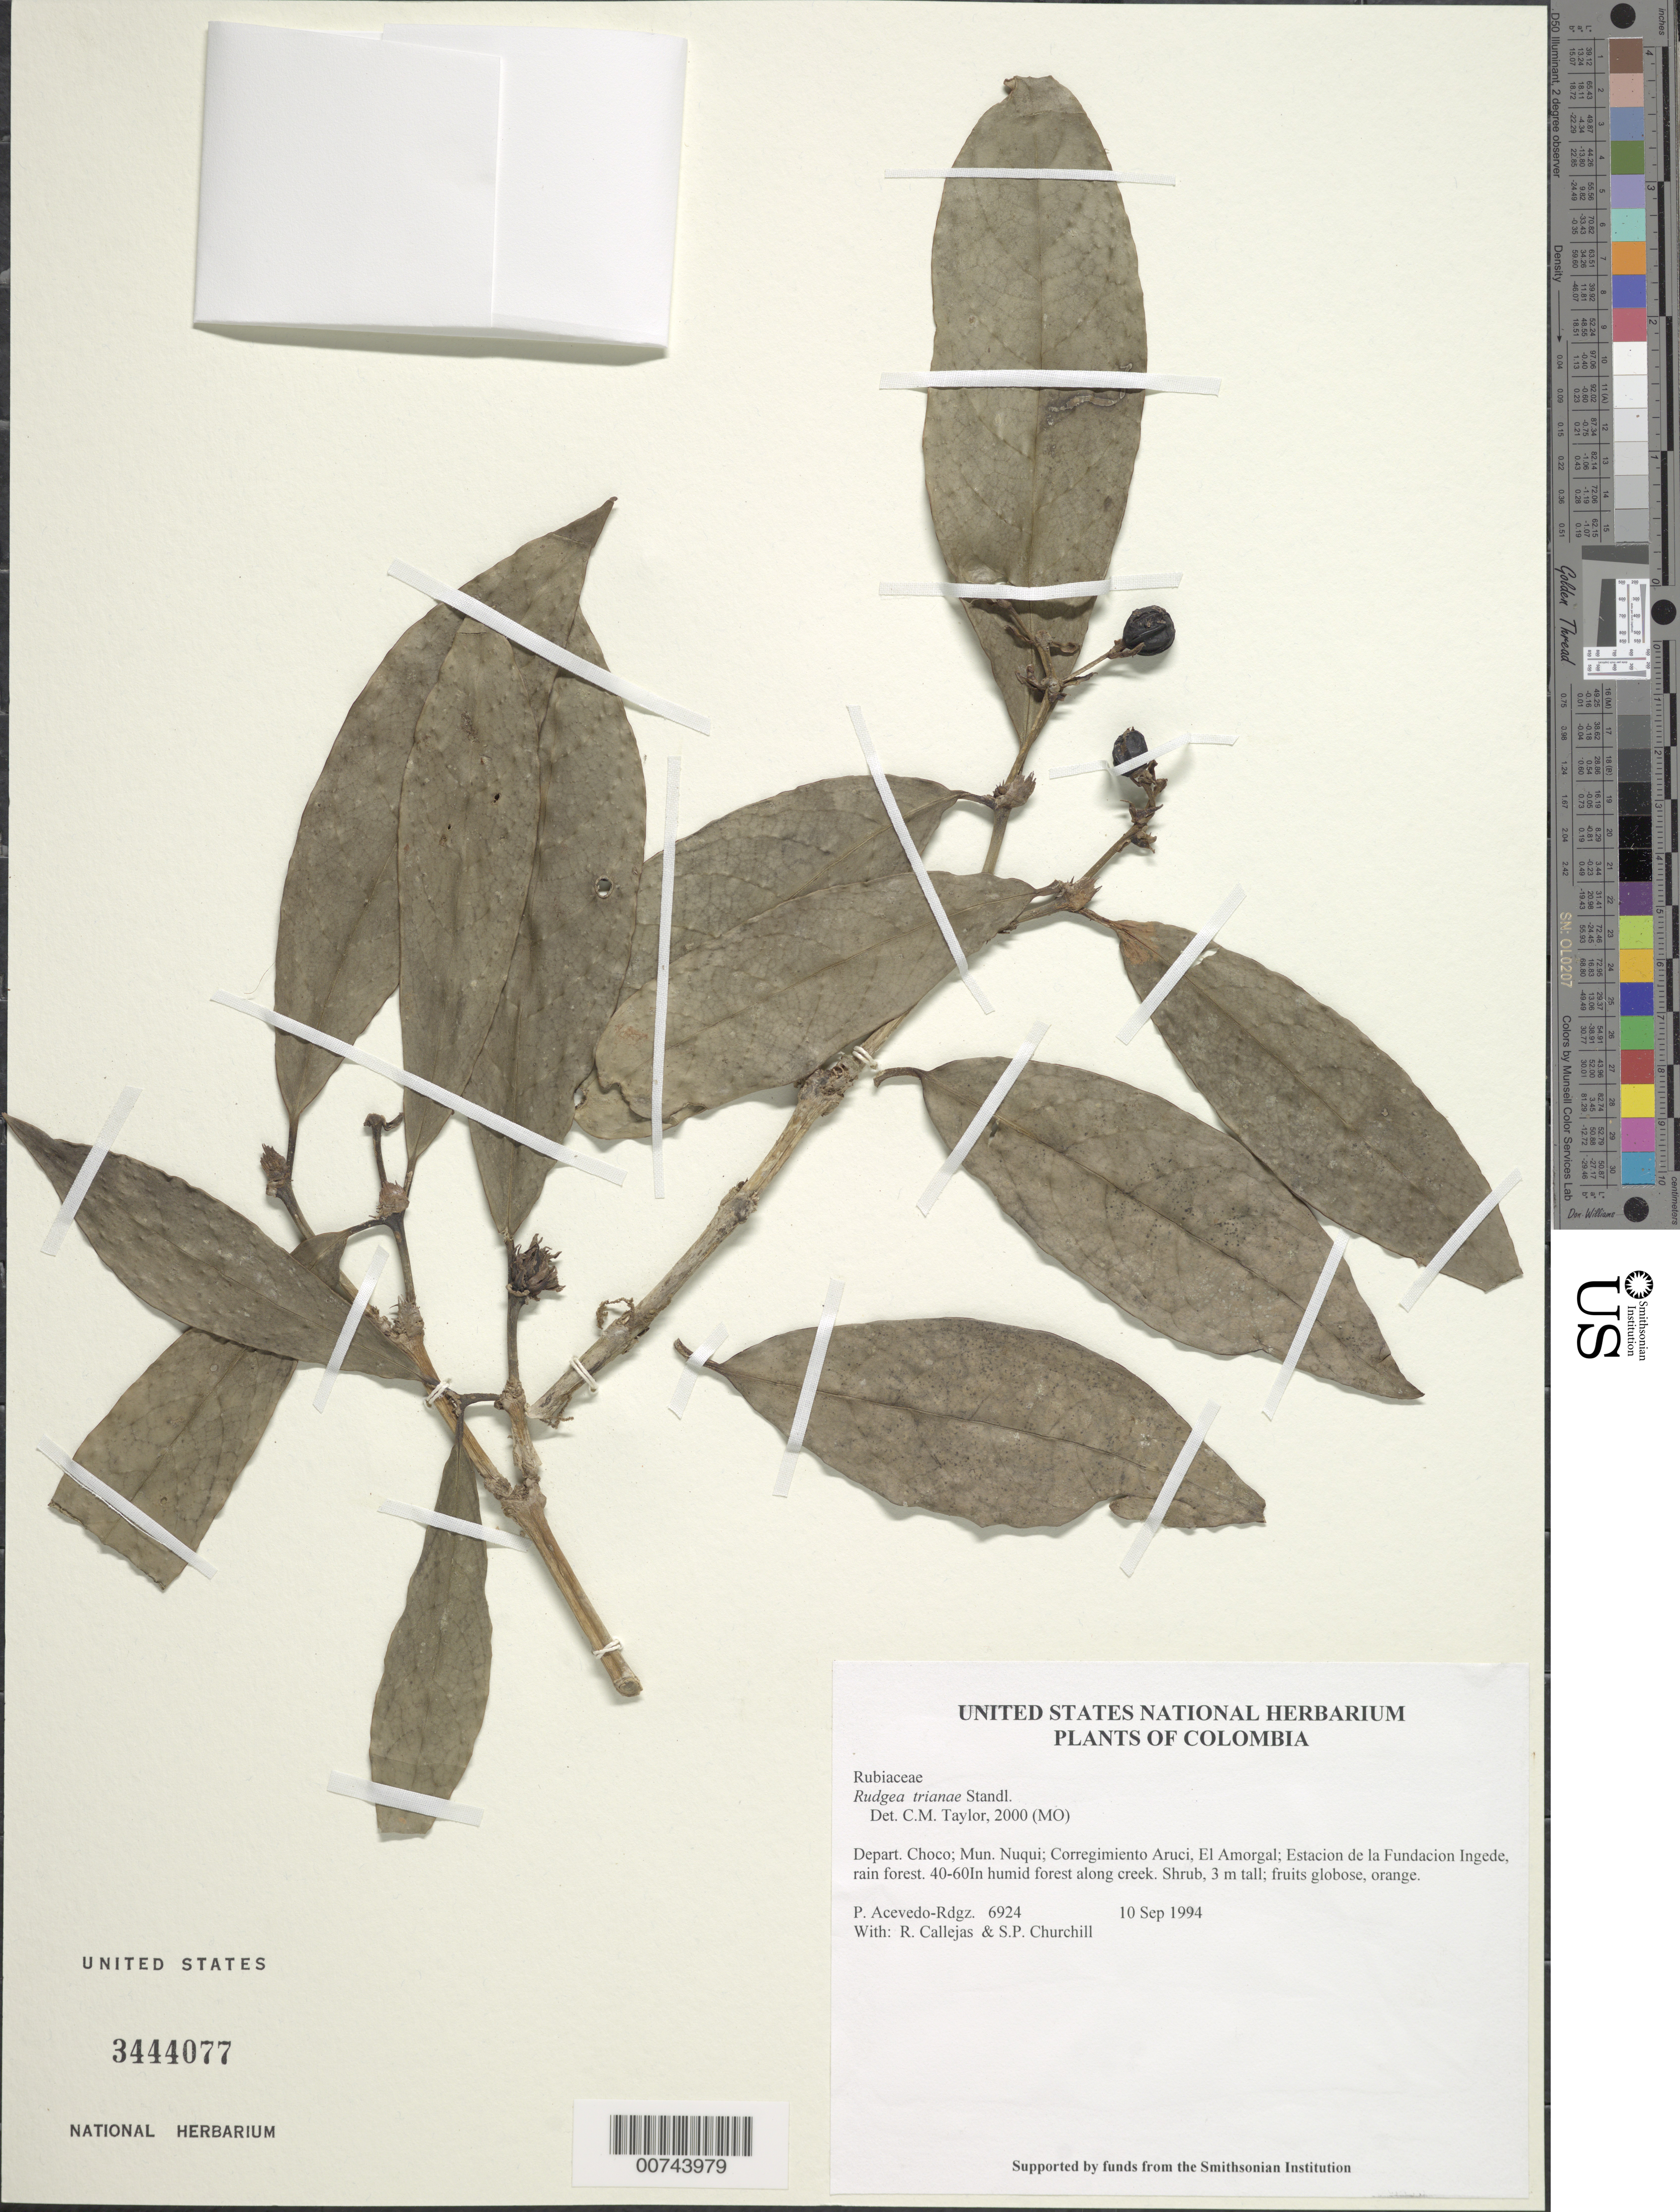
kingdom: Plantae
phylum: Tracheophyta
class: Magnoliopsida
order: Gentianales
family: Rubiaceae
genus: Rudgea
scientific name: Rudgea trianae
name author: Standl.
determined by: Taylor, Charlotte M.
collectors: P. Acevedo-Rodr., R. Callejas & S. Churchill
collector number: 6924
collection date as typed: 10 Sep 1994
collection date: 1994-09-10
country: Colombia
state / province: Chocó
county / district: Nuqui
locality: Depart. Choco; Mun. Nuqui; Corregimiento Aruci, El Amorgal; Estacion de la Fundacion Ingede, rain forest.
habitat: In humid forest along creek.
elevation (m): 40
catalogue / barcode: US 3444077